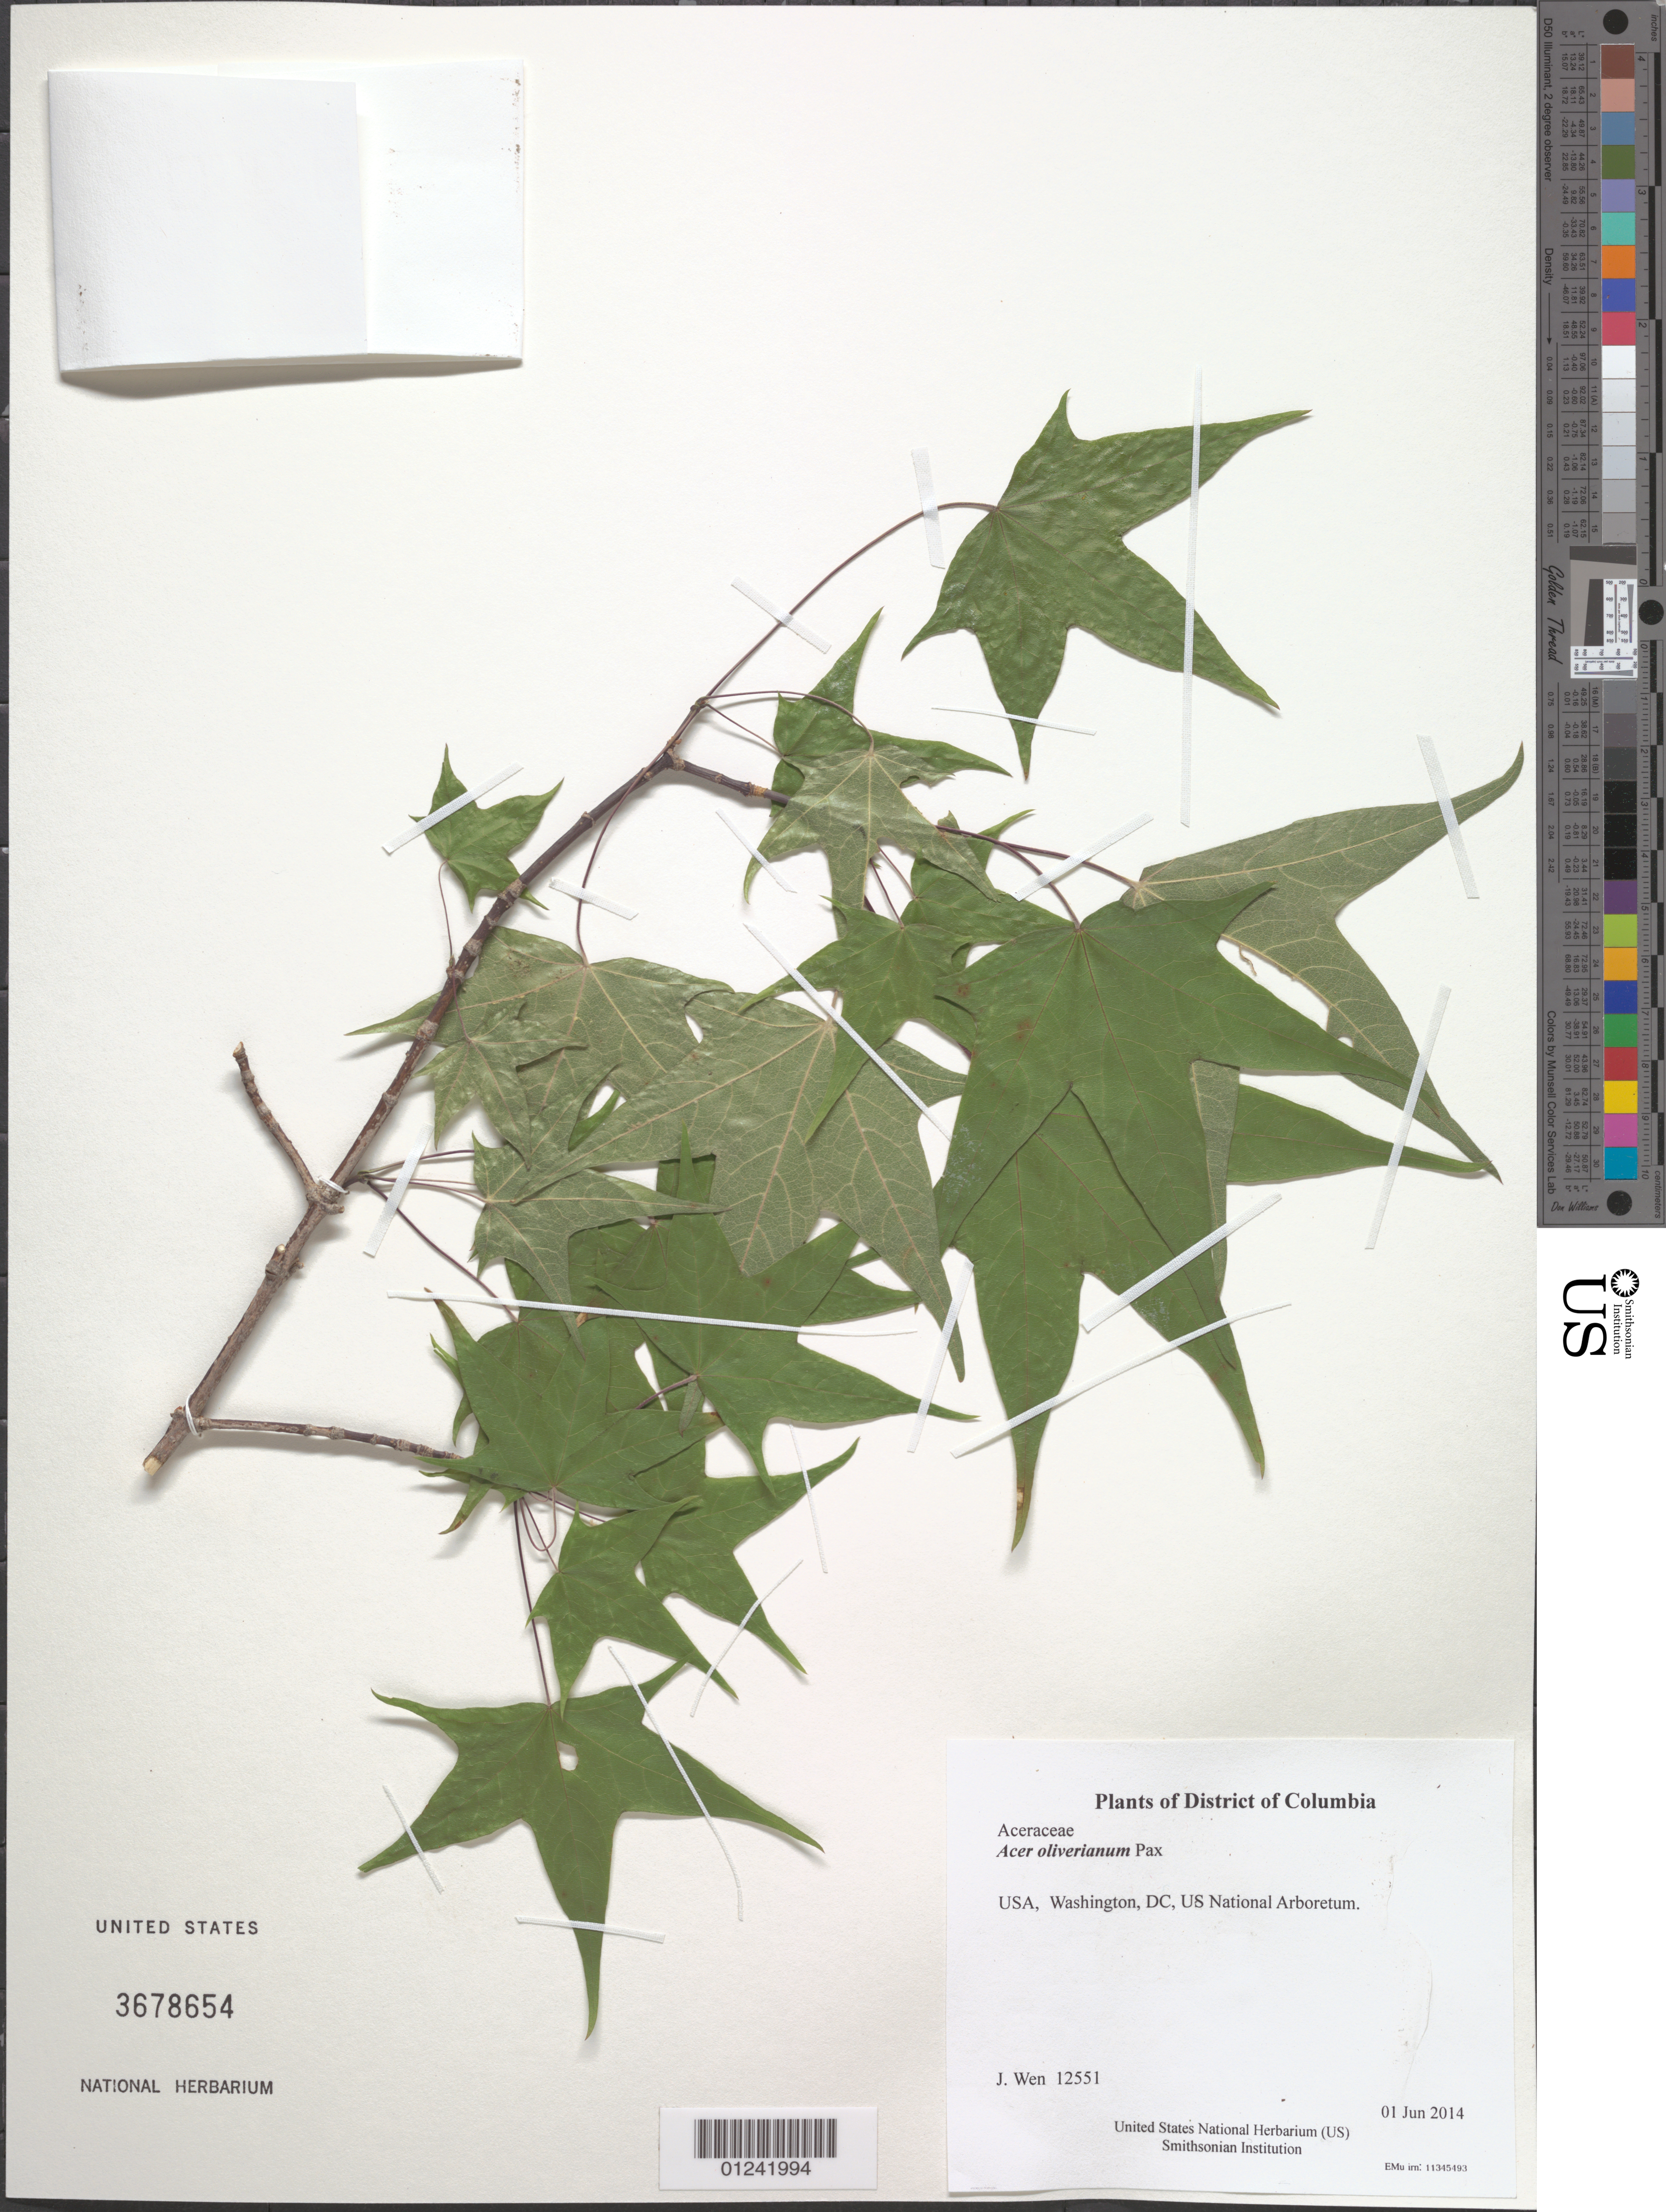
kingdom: Plantae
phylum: Tracheophyta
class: Magnoliopsida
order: Sapindales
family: Sapindaceae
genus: Acer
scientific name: Acer oliverianum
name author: Pax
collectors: J. Wen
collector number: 12551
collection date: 2014-06-01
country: United States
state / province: District of Columbia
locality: US National Arboretum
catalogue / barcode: US 3678654